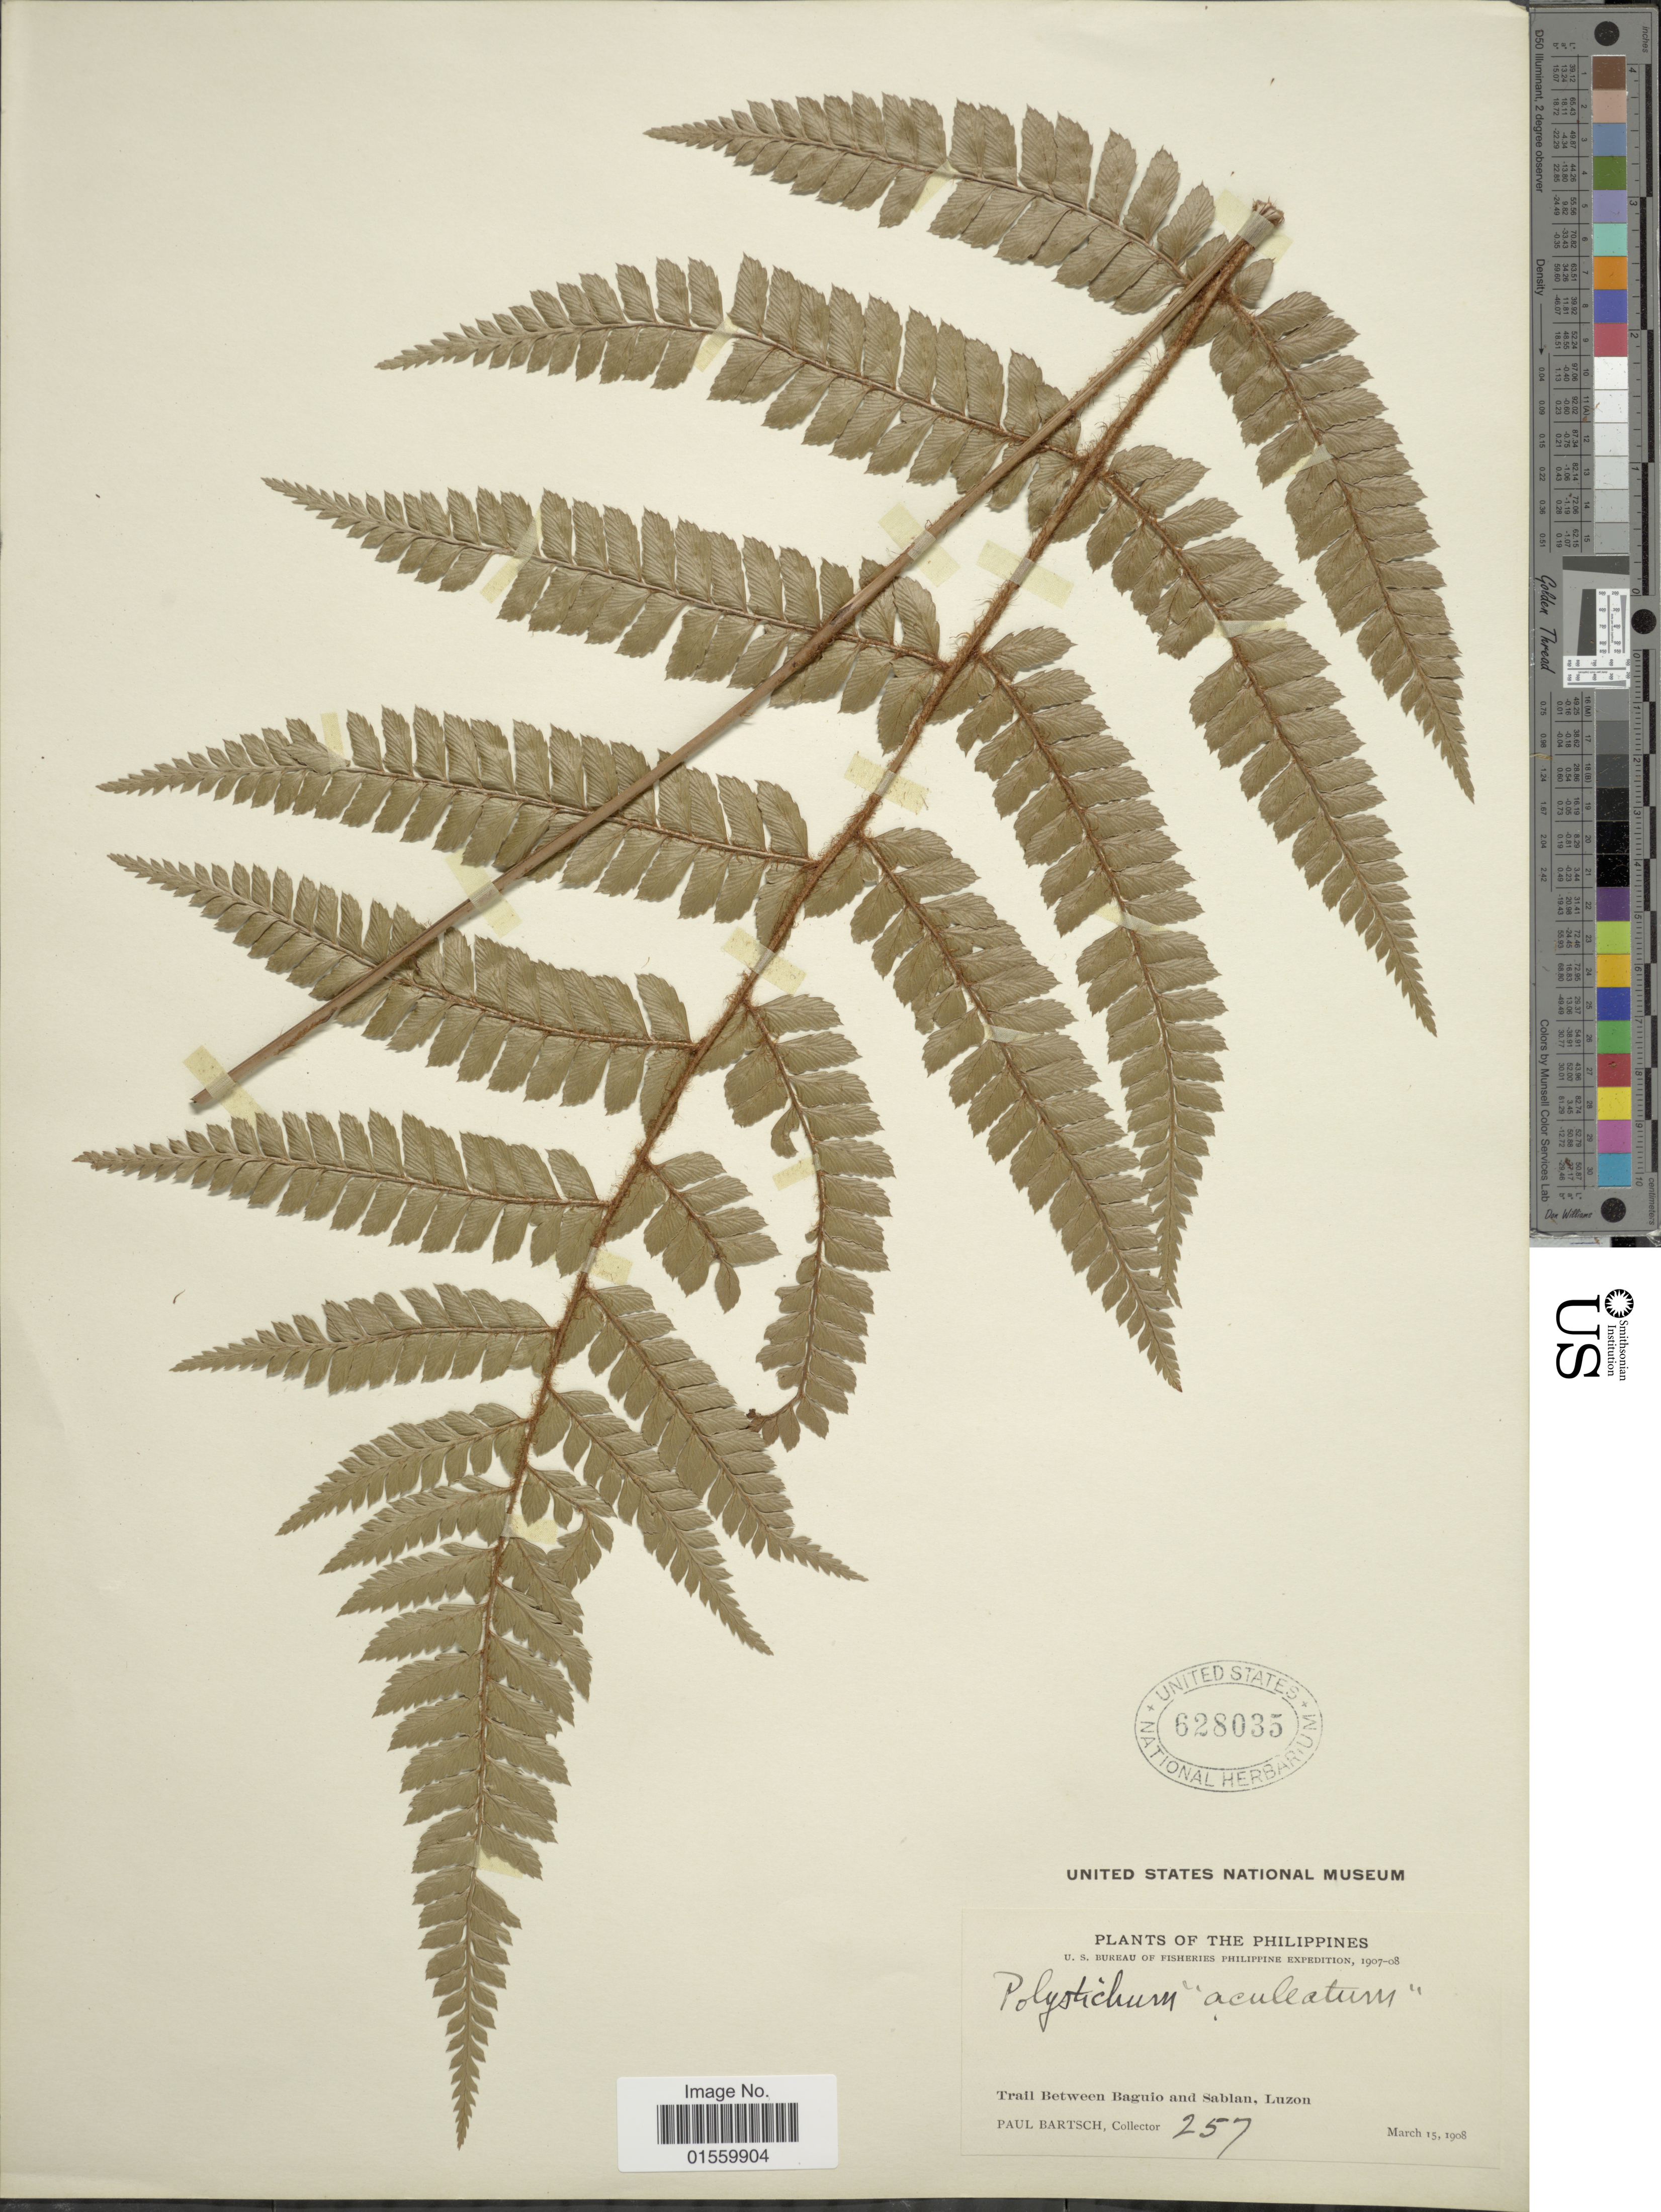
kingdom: Plantae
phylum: Tracheophyta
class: Polypodiopsida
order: Polypodiales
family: Dryopteridaceae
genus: Polystichum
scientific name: Polystichum aculeatum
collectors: P. Bartsch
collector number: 257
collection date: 1908-03-15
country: Philippines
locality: Trail between Baguio and Sablan, Luzon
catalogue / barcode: US 628035